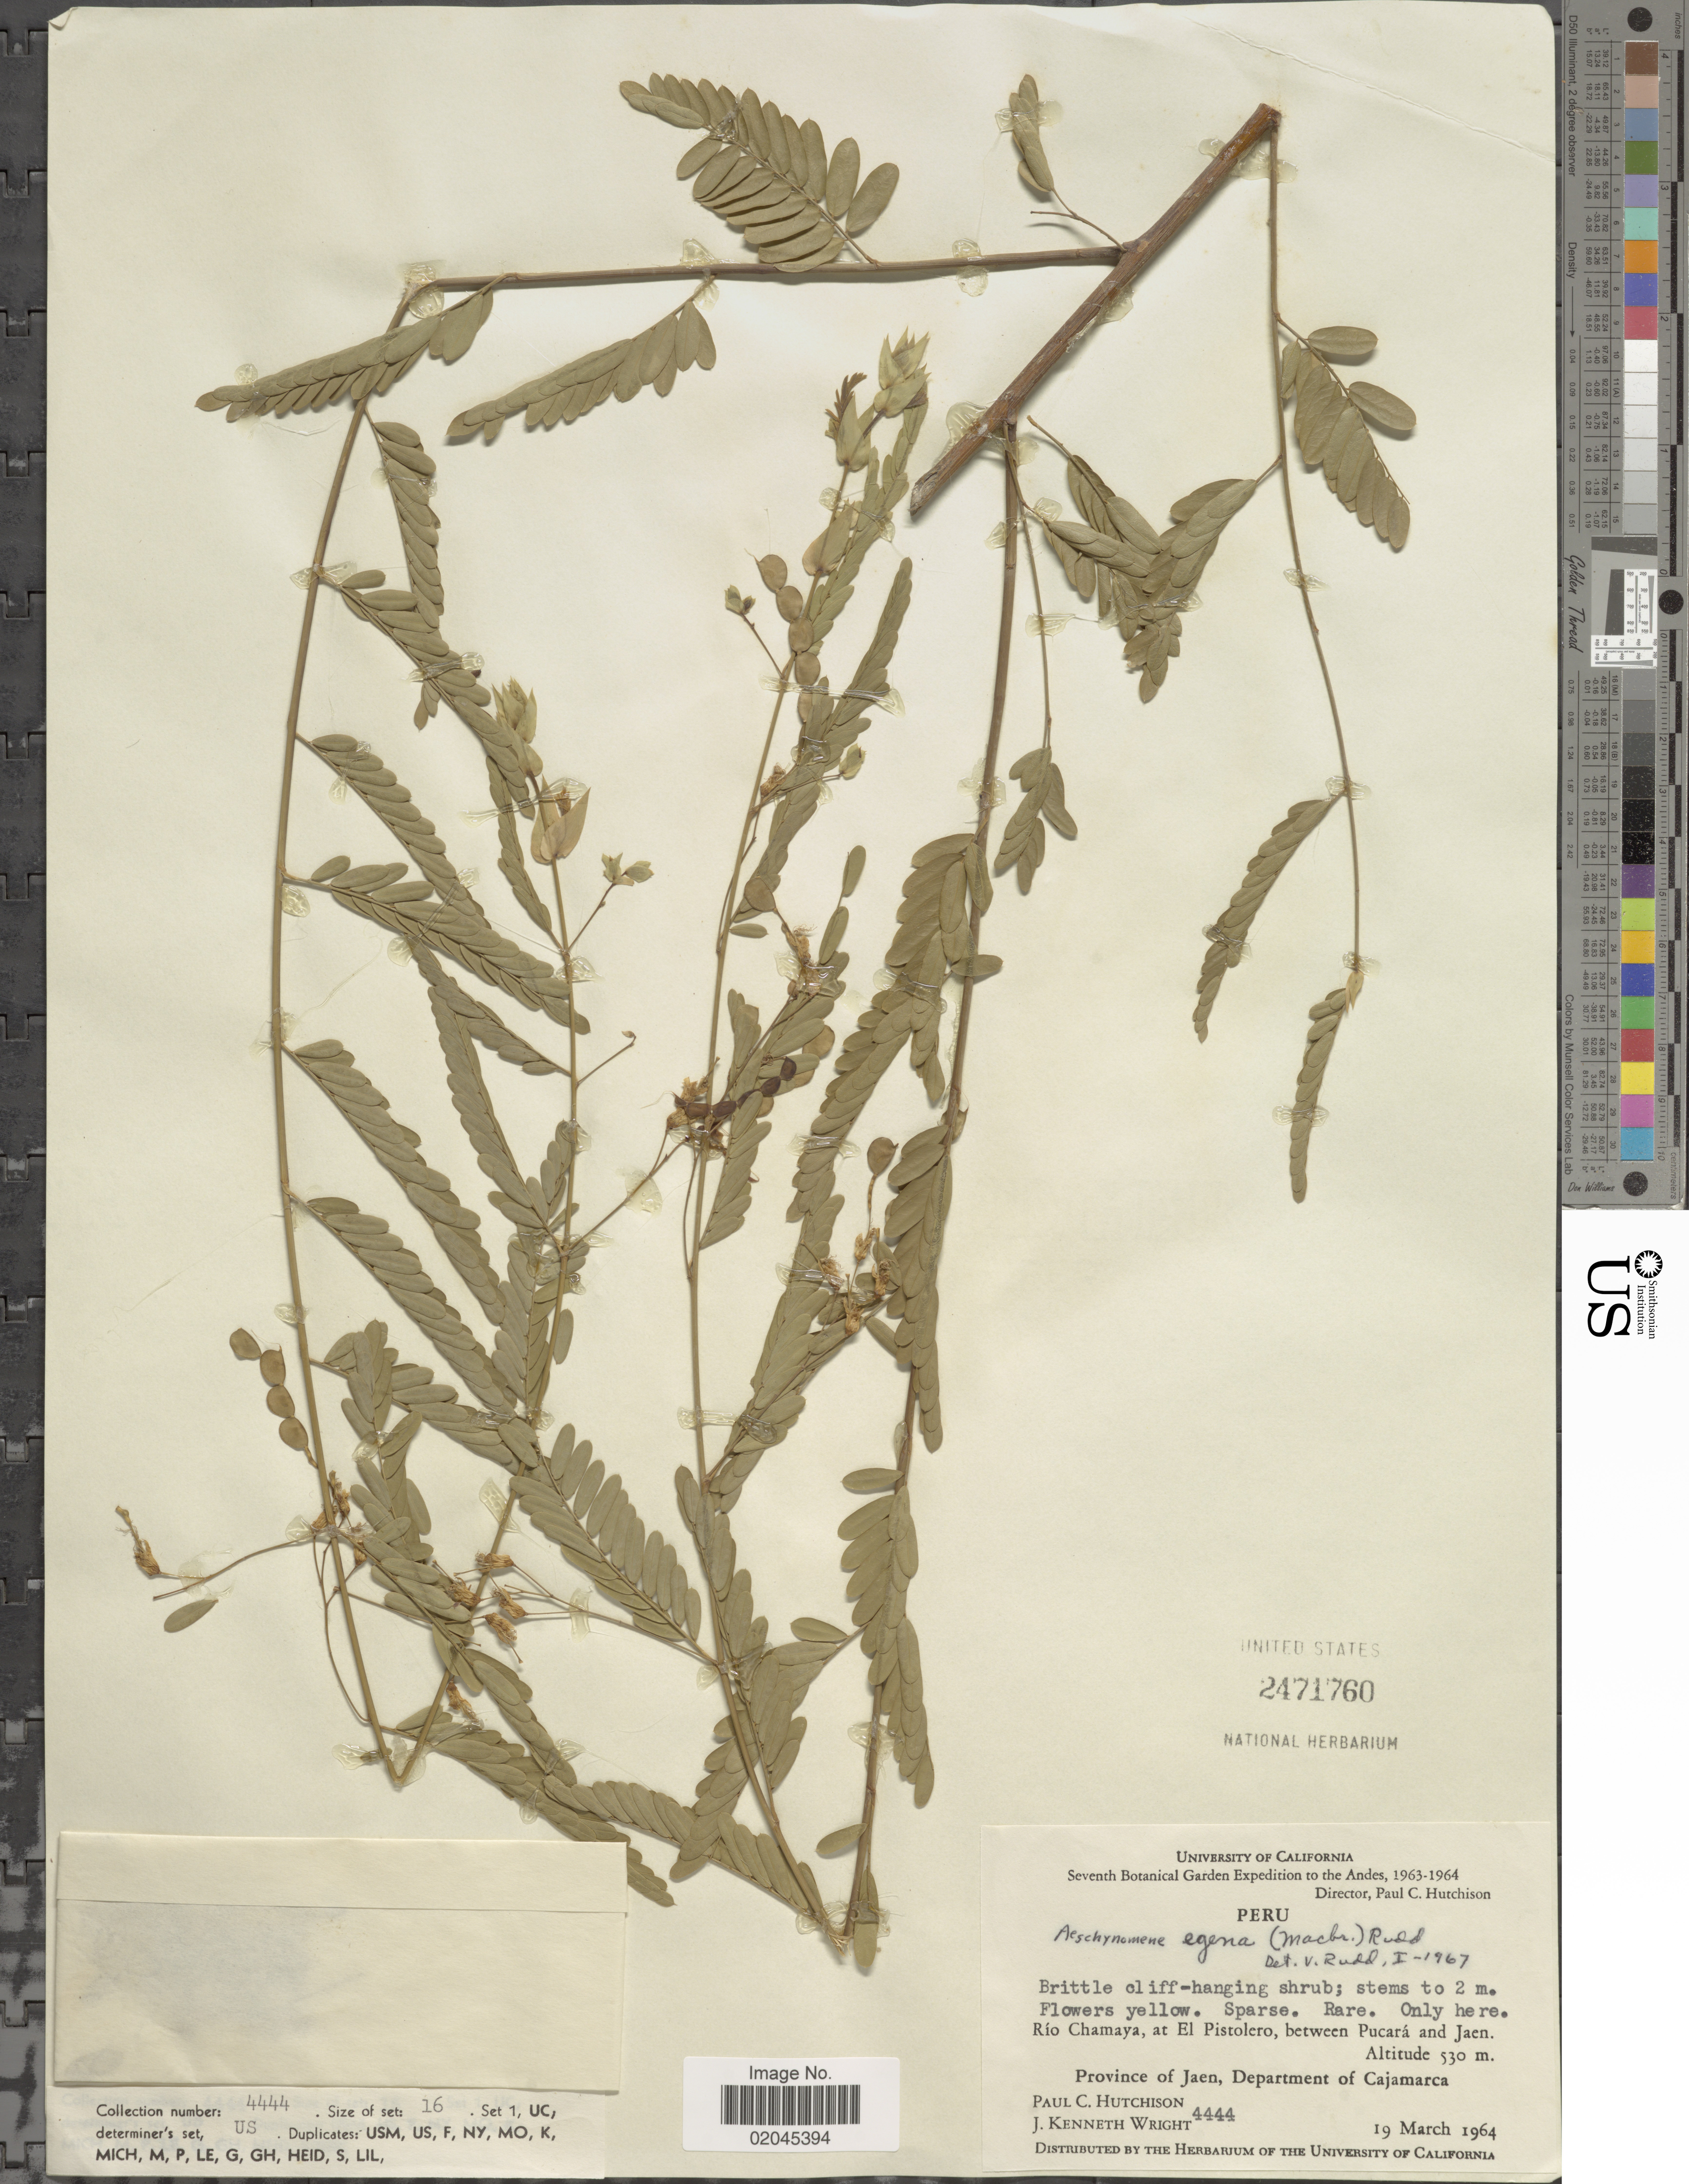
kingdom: Plantae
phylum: Tracheophyta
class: Magnoliopsida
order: Fabales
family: Fabaceae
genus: Aeschynomene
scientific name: Aeschynomene egena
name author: (J.F. Macbr.) Rudd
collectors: P. C. Hutchison & J. K. Wright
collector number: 4444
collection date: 1964-03-19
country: Peru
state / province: Cajamarca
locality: Rio Chamaya, at El Pistolero, between Pucara and Jaen, Province of Jaen, Department of Cajamarca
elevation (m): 530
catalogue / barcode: US 2471760